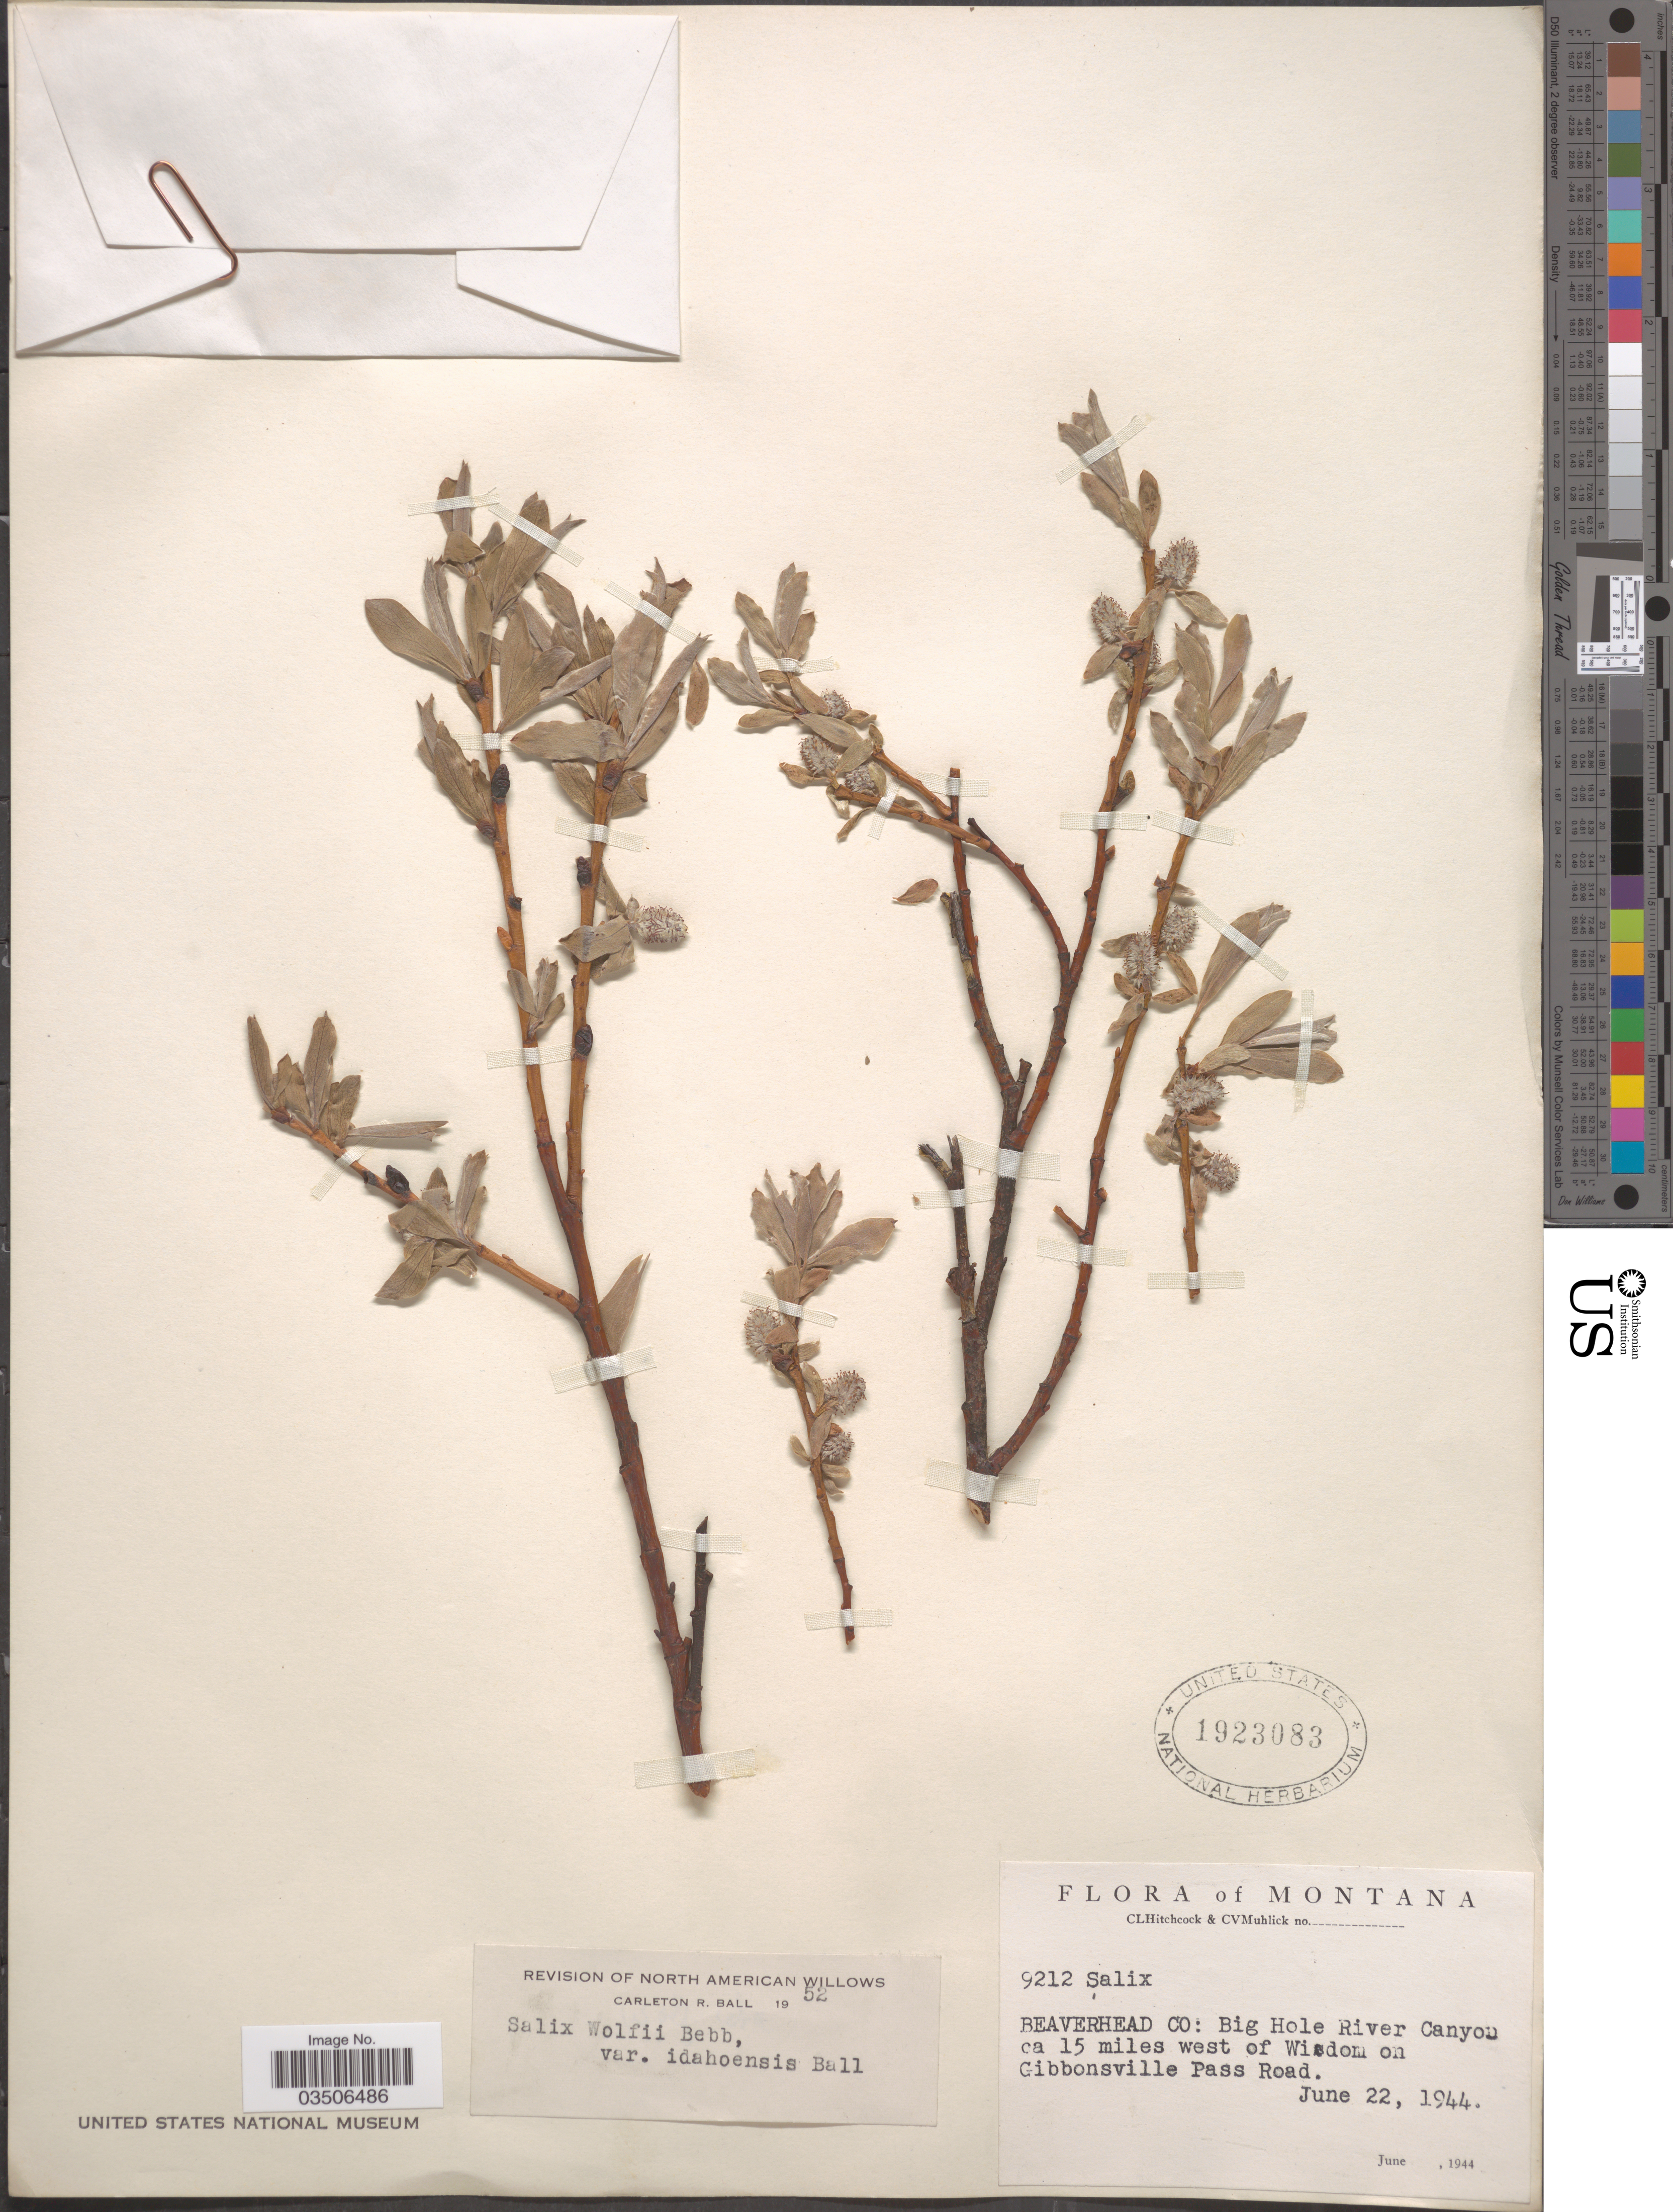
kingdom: Plantae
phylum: Tracheophyta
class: Magnoliopsida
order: Malpighiales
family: Salicaceae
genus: Salix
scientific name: Salix wolfii var. idahoensis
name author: C.R. Ball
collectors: C. L. Hitchcock & C. V. Muhlick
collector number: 9212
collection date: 1944-06-22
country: United States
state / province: Montana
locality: Beaverhead Co: Big Hole River Canyon ca 15 miles west of Wisdom on Gibbonsville Pass Road.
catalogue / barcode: US 1923083